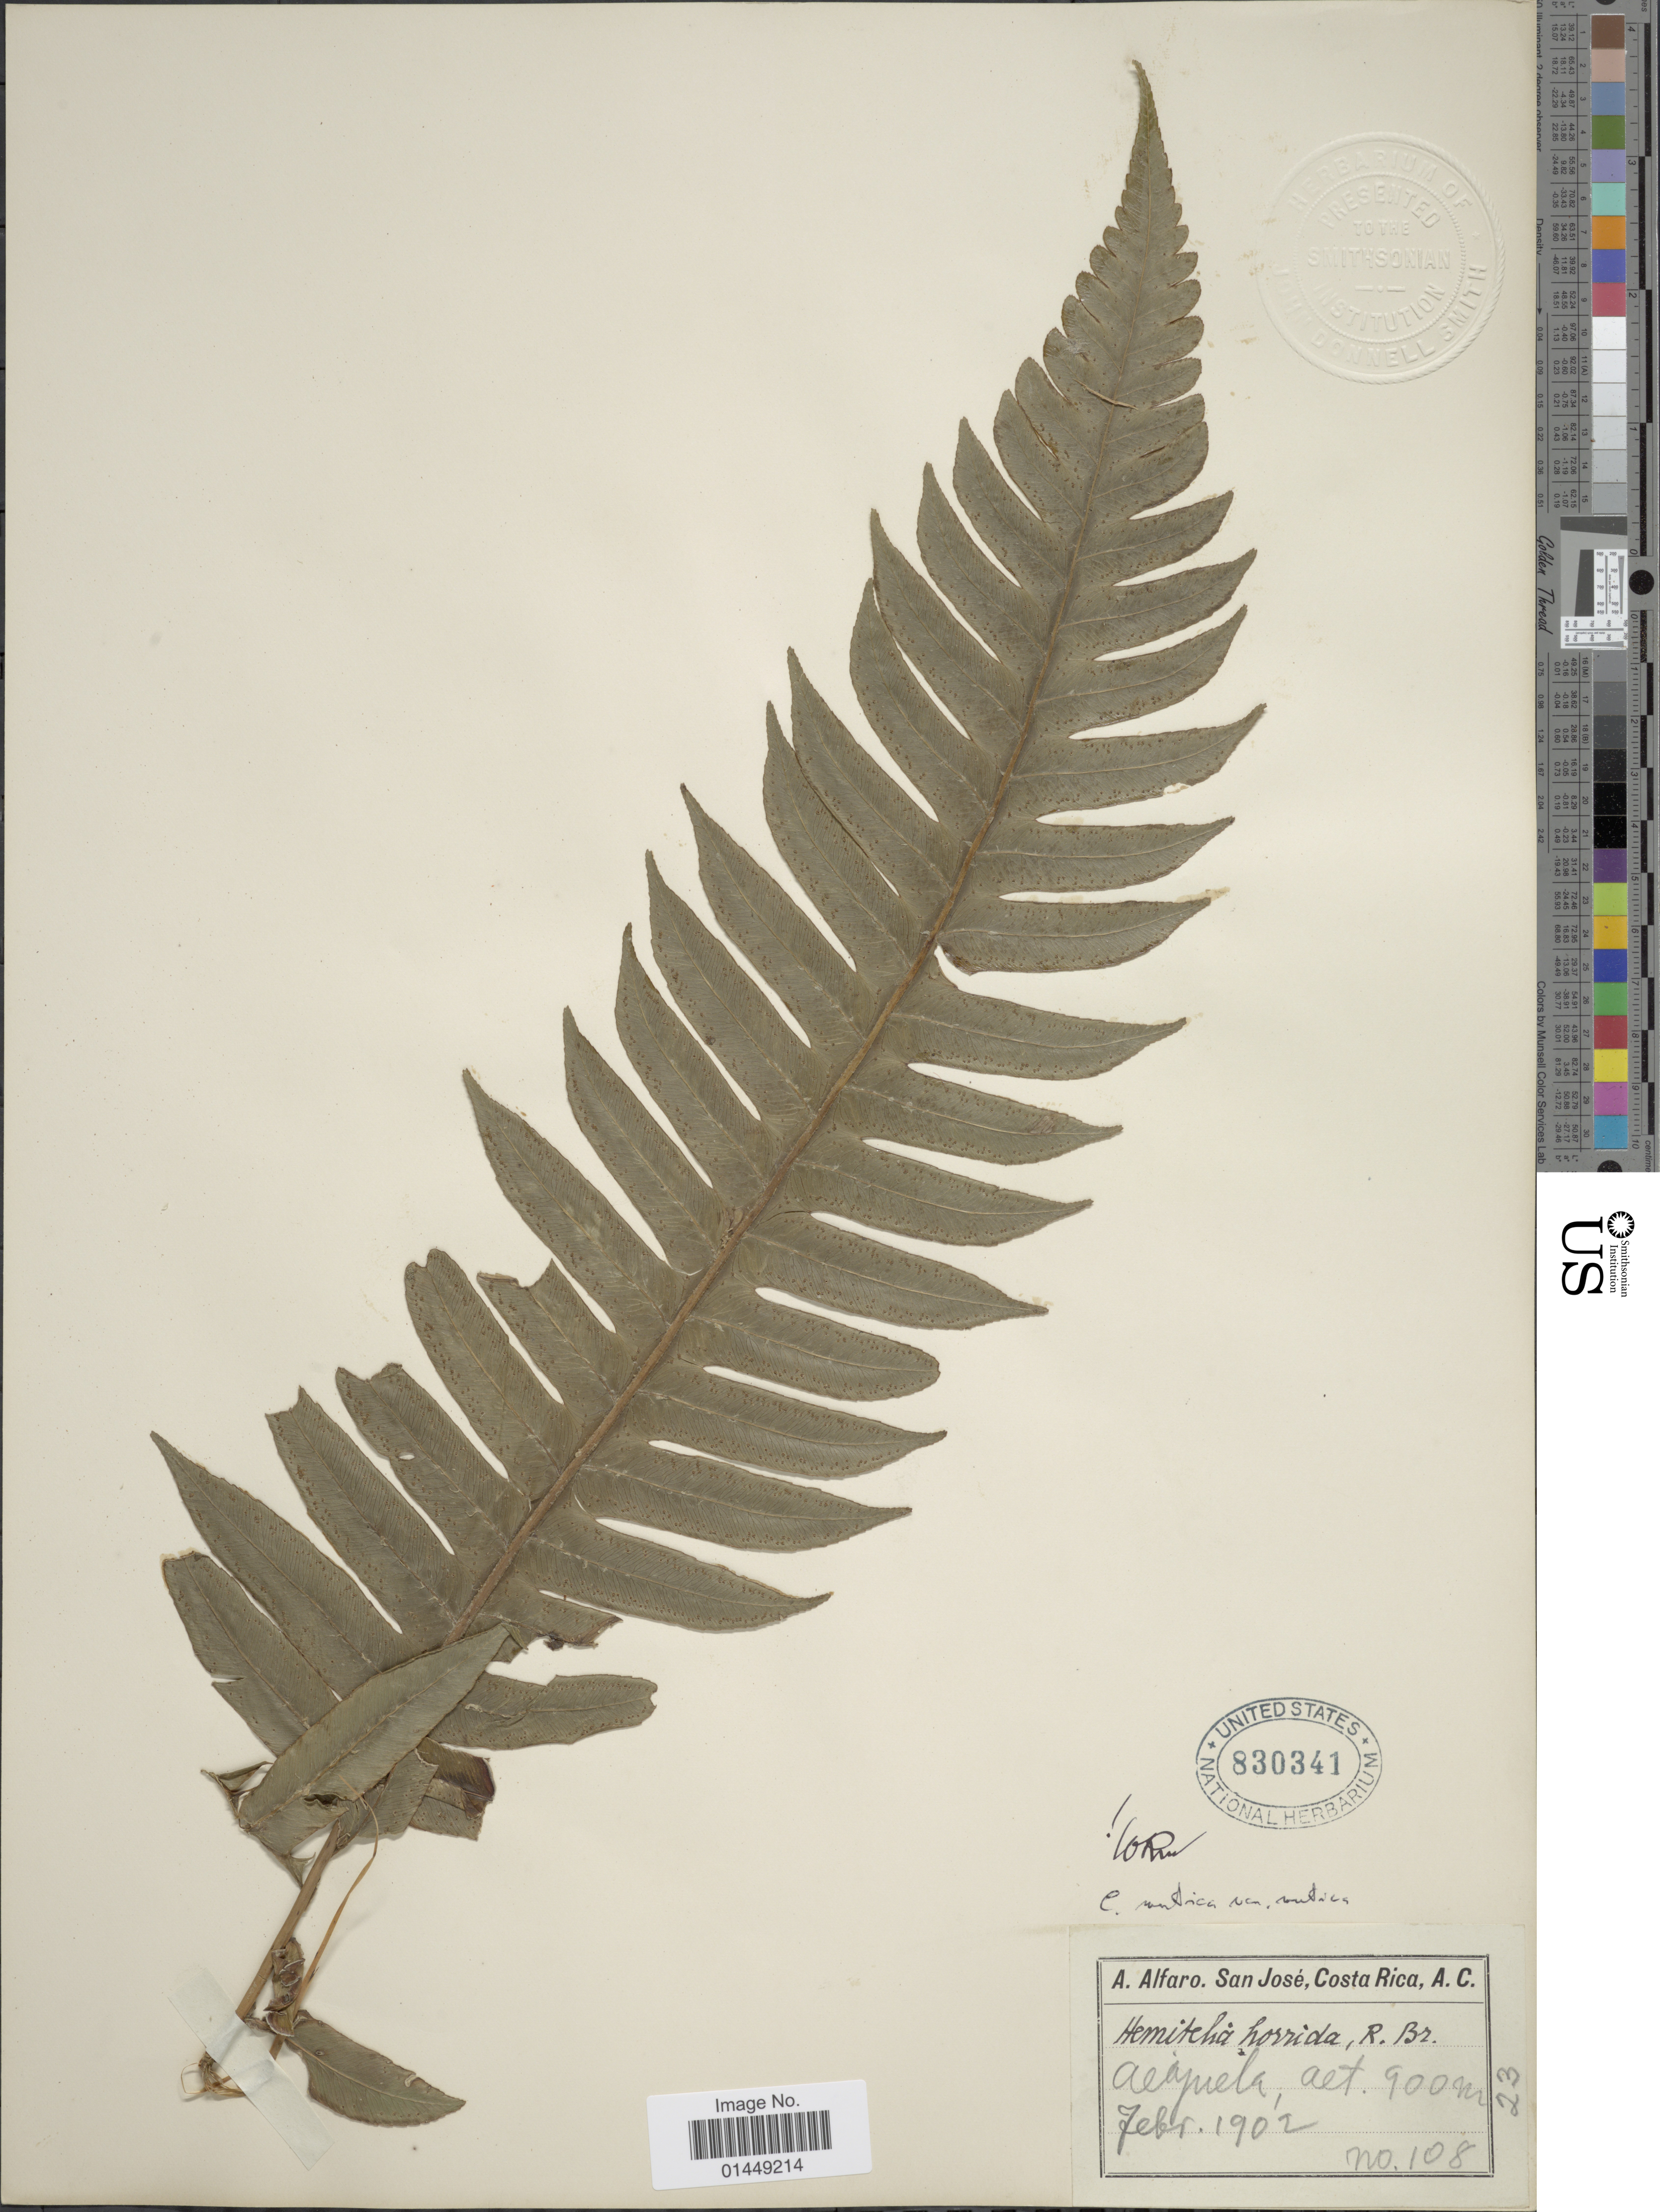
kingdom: Plantae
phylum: Tracheophyta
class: Polypodiopsida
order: Cyatheales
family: Cyatheaceae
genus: Cyathea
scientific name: Cyathea mutica var. mutica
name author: (Christ) Domin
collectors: A. Alfaro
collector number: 108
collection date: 1902-02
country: Costa Rica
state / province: Alajuela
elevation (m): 900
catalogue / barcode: US 830341